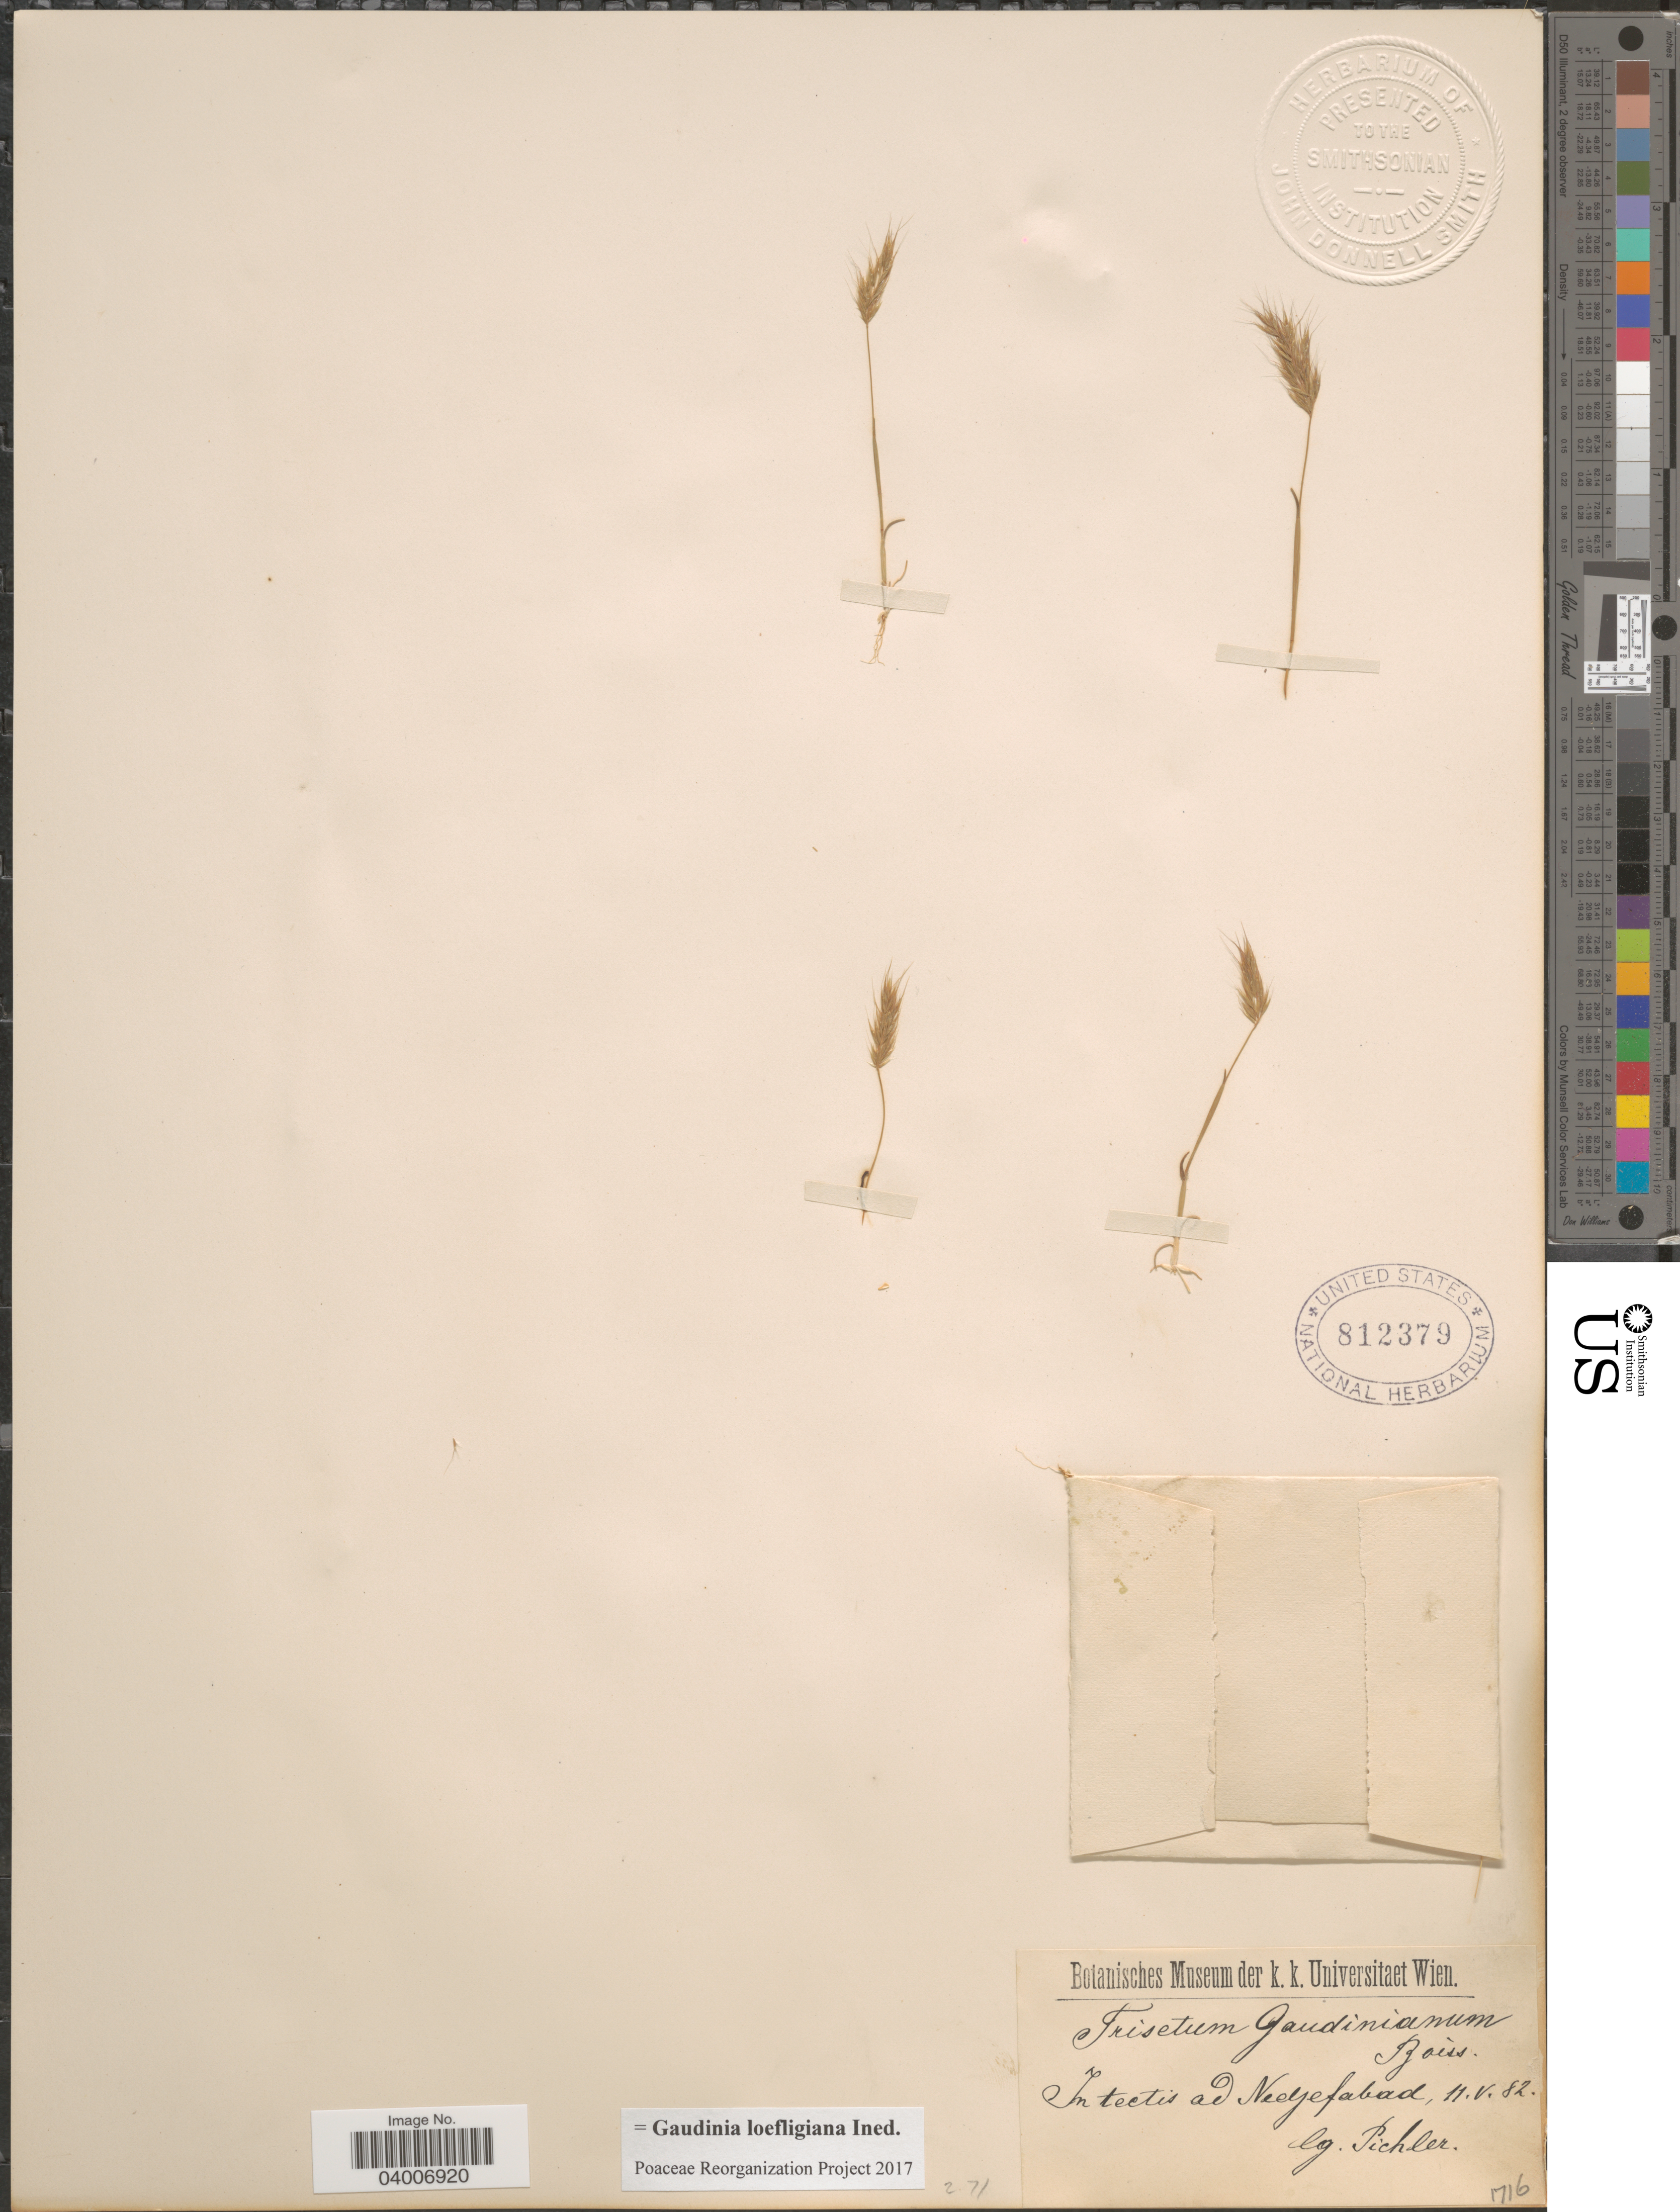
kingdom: Plantae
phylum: Tracheophyta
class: Liliopsida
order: Poales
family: Poaceae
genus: Gaudinia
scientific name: Gaudinia loefligiana ined.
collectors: Pichler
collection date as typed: Transcribed d/m/y: 11/5/82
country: Iran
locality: In tectis ad Nedjefabad.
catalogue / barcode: US 812379